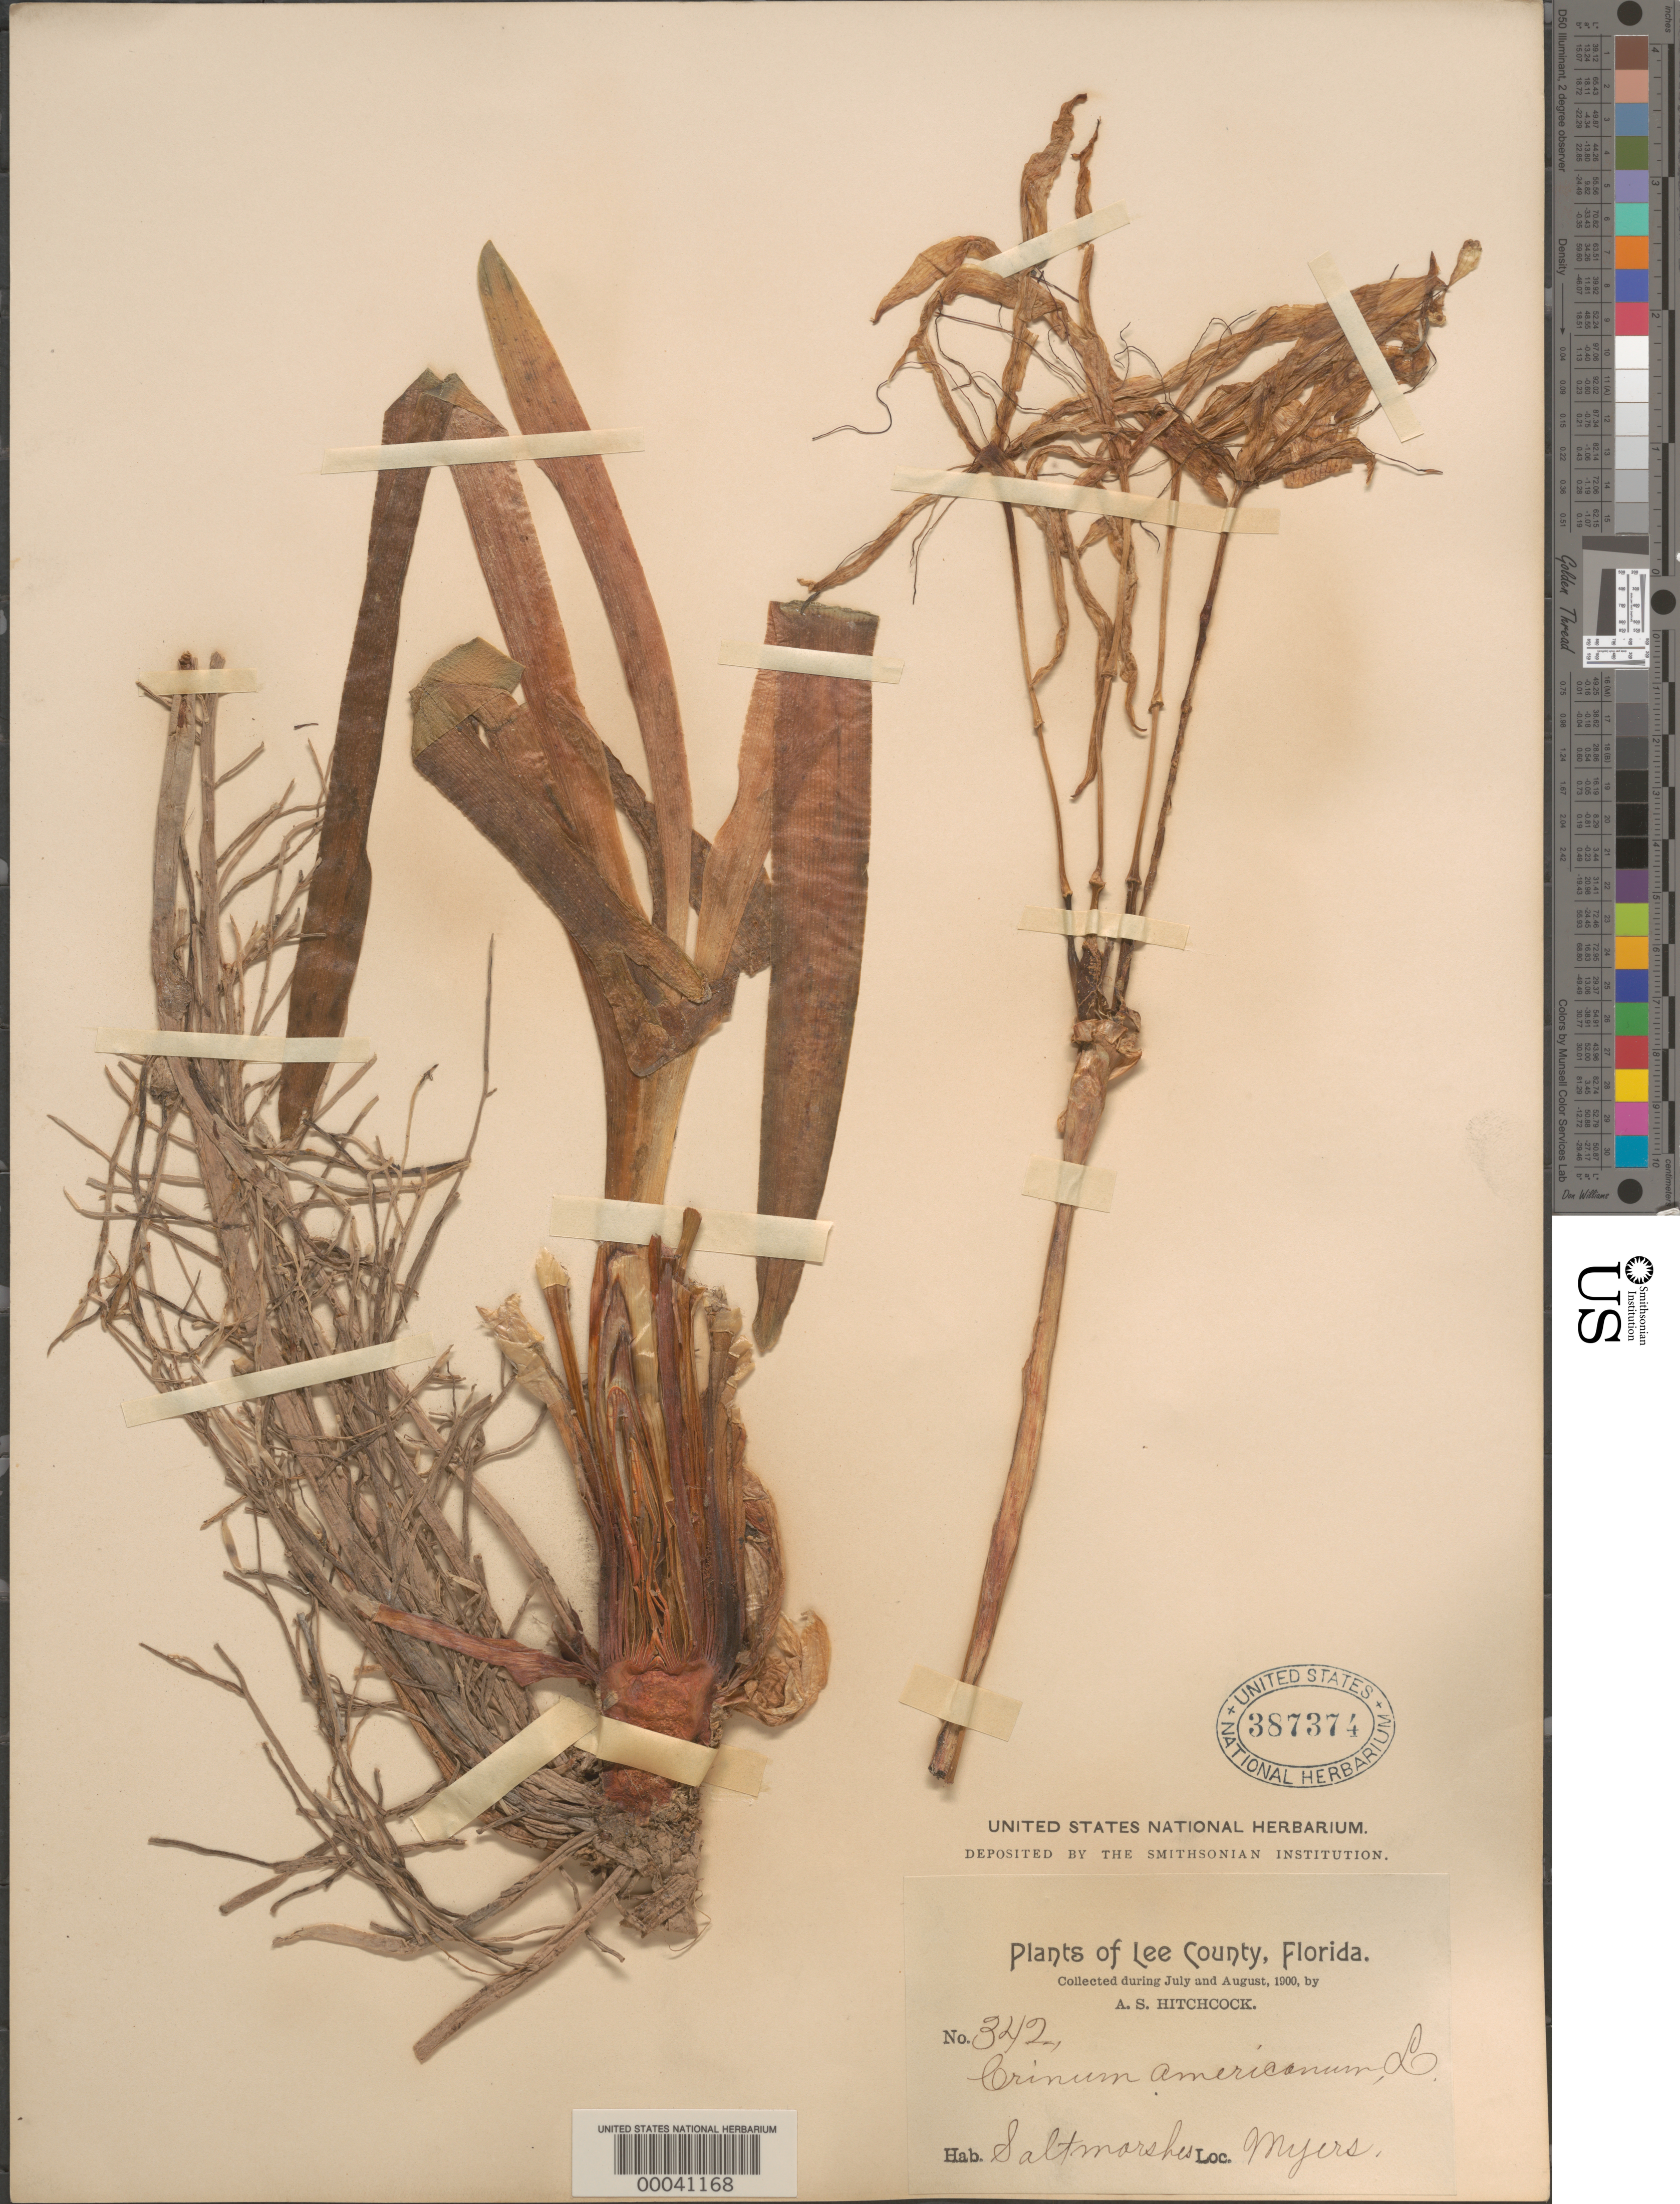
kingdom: Plantae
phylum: Tracheophyta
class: Liliopsida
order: Asparagales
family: Amaryllidaceae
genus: Crinum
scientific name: Crinum americanum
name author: L.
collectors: A. S. Hitchcock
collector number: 342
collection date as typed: Jul 1900 to -- Aug 1900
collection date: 1900-07/1900-08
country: United States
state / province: Florida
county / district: Lee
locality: Fort Myers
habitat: Salt marshes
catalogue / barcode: US 387374